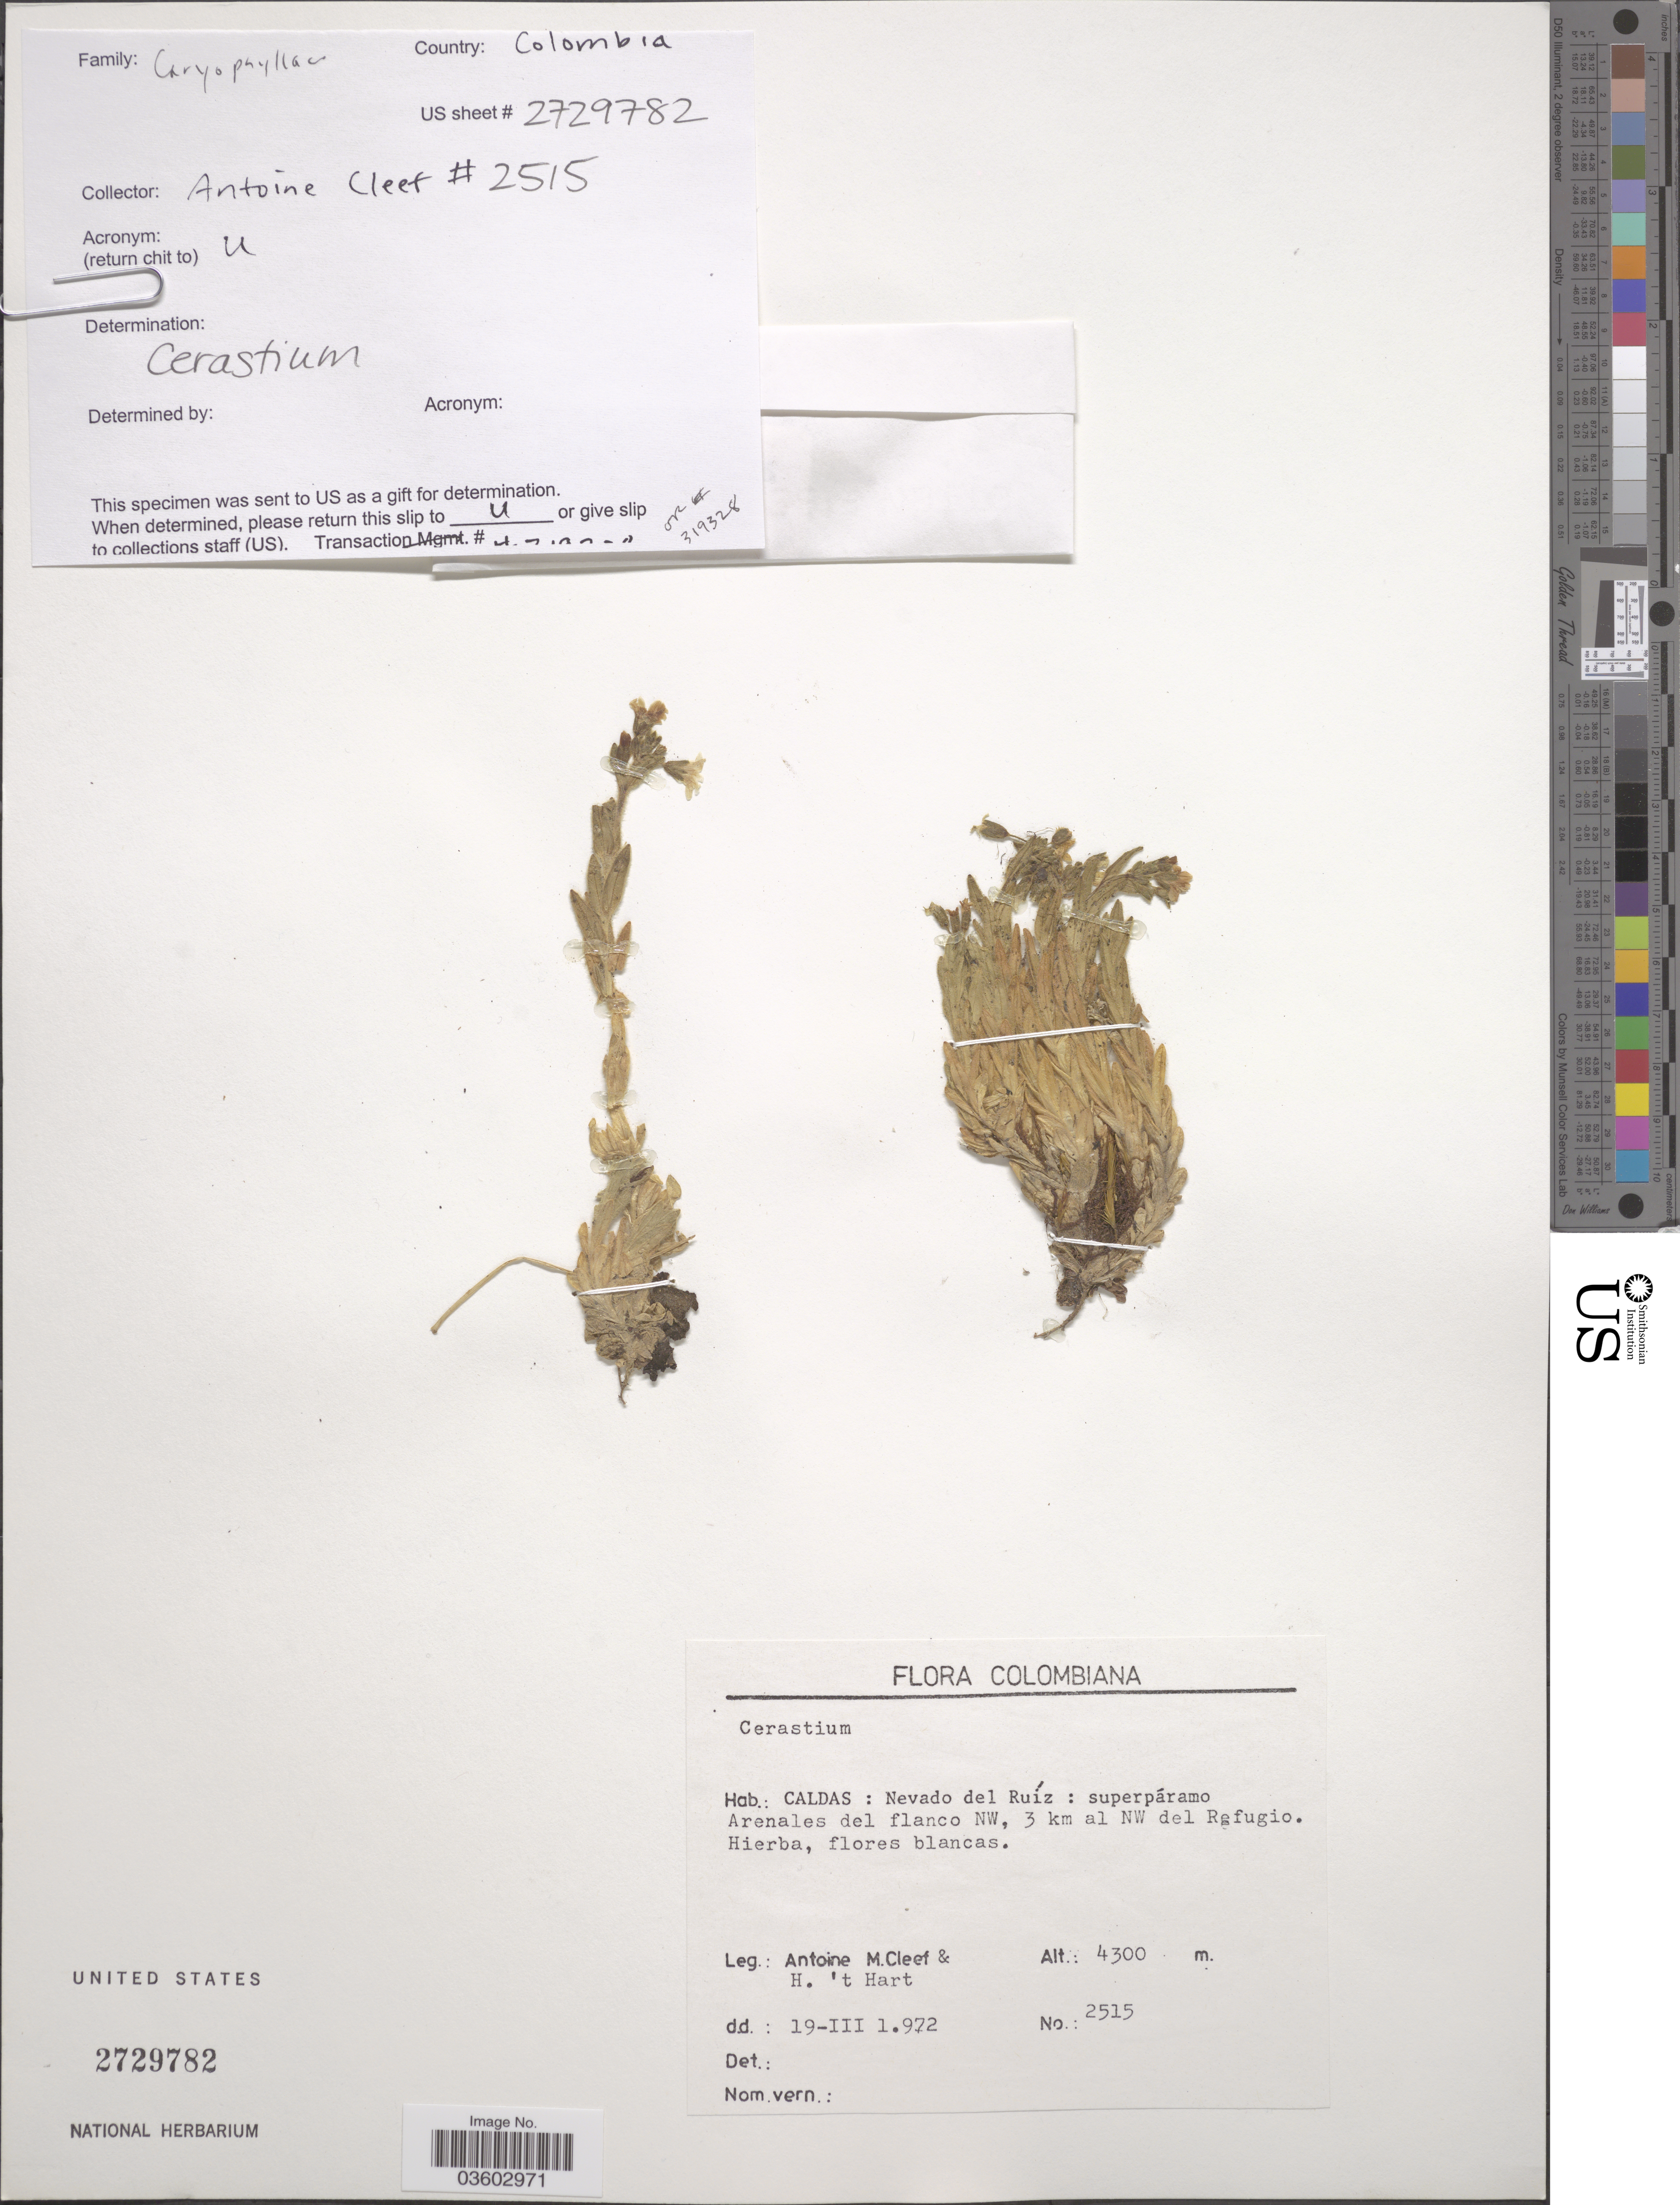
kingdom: Plantae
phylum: Tracheophyta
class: Magnoliopsida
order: Caryophyllales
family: Caryophyllaceae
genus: Cerastium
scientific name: Cerastium sp.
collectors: A. M. Cleef & H. Hart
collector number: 2515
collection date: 1972-03-19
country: Colombia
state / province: Caldas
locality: Nevado del Ruíz: superpáramo Arenales del flanco NW, 3 km al NW del Refugio.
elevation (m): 4300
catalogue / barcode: US 2729782